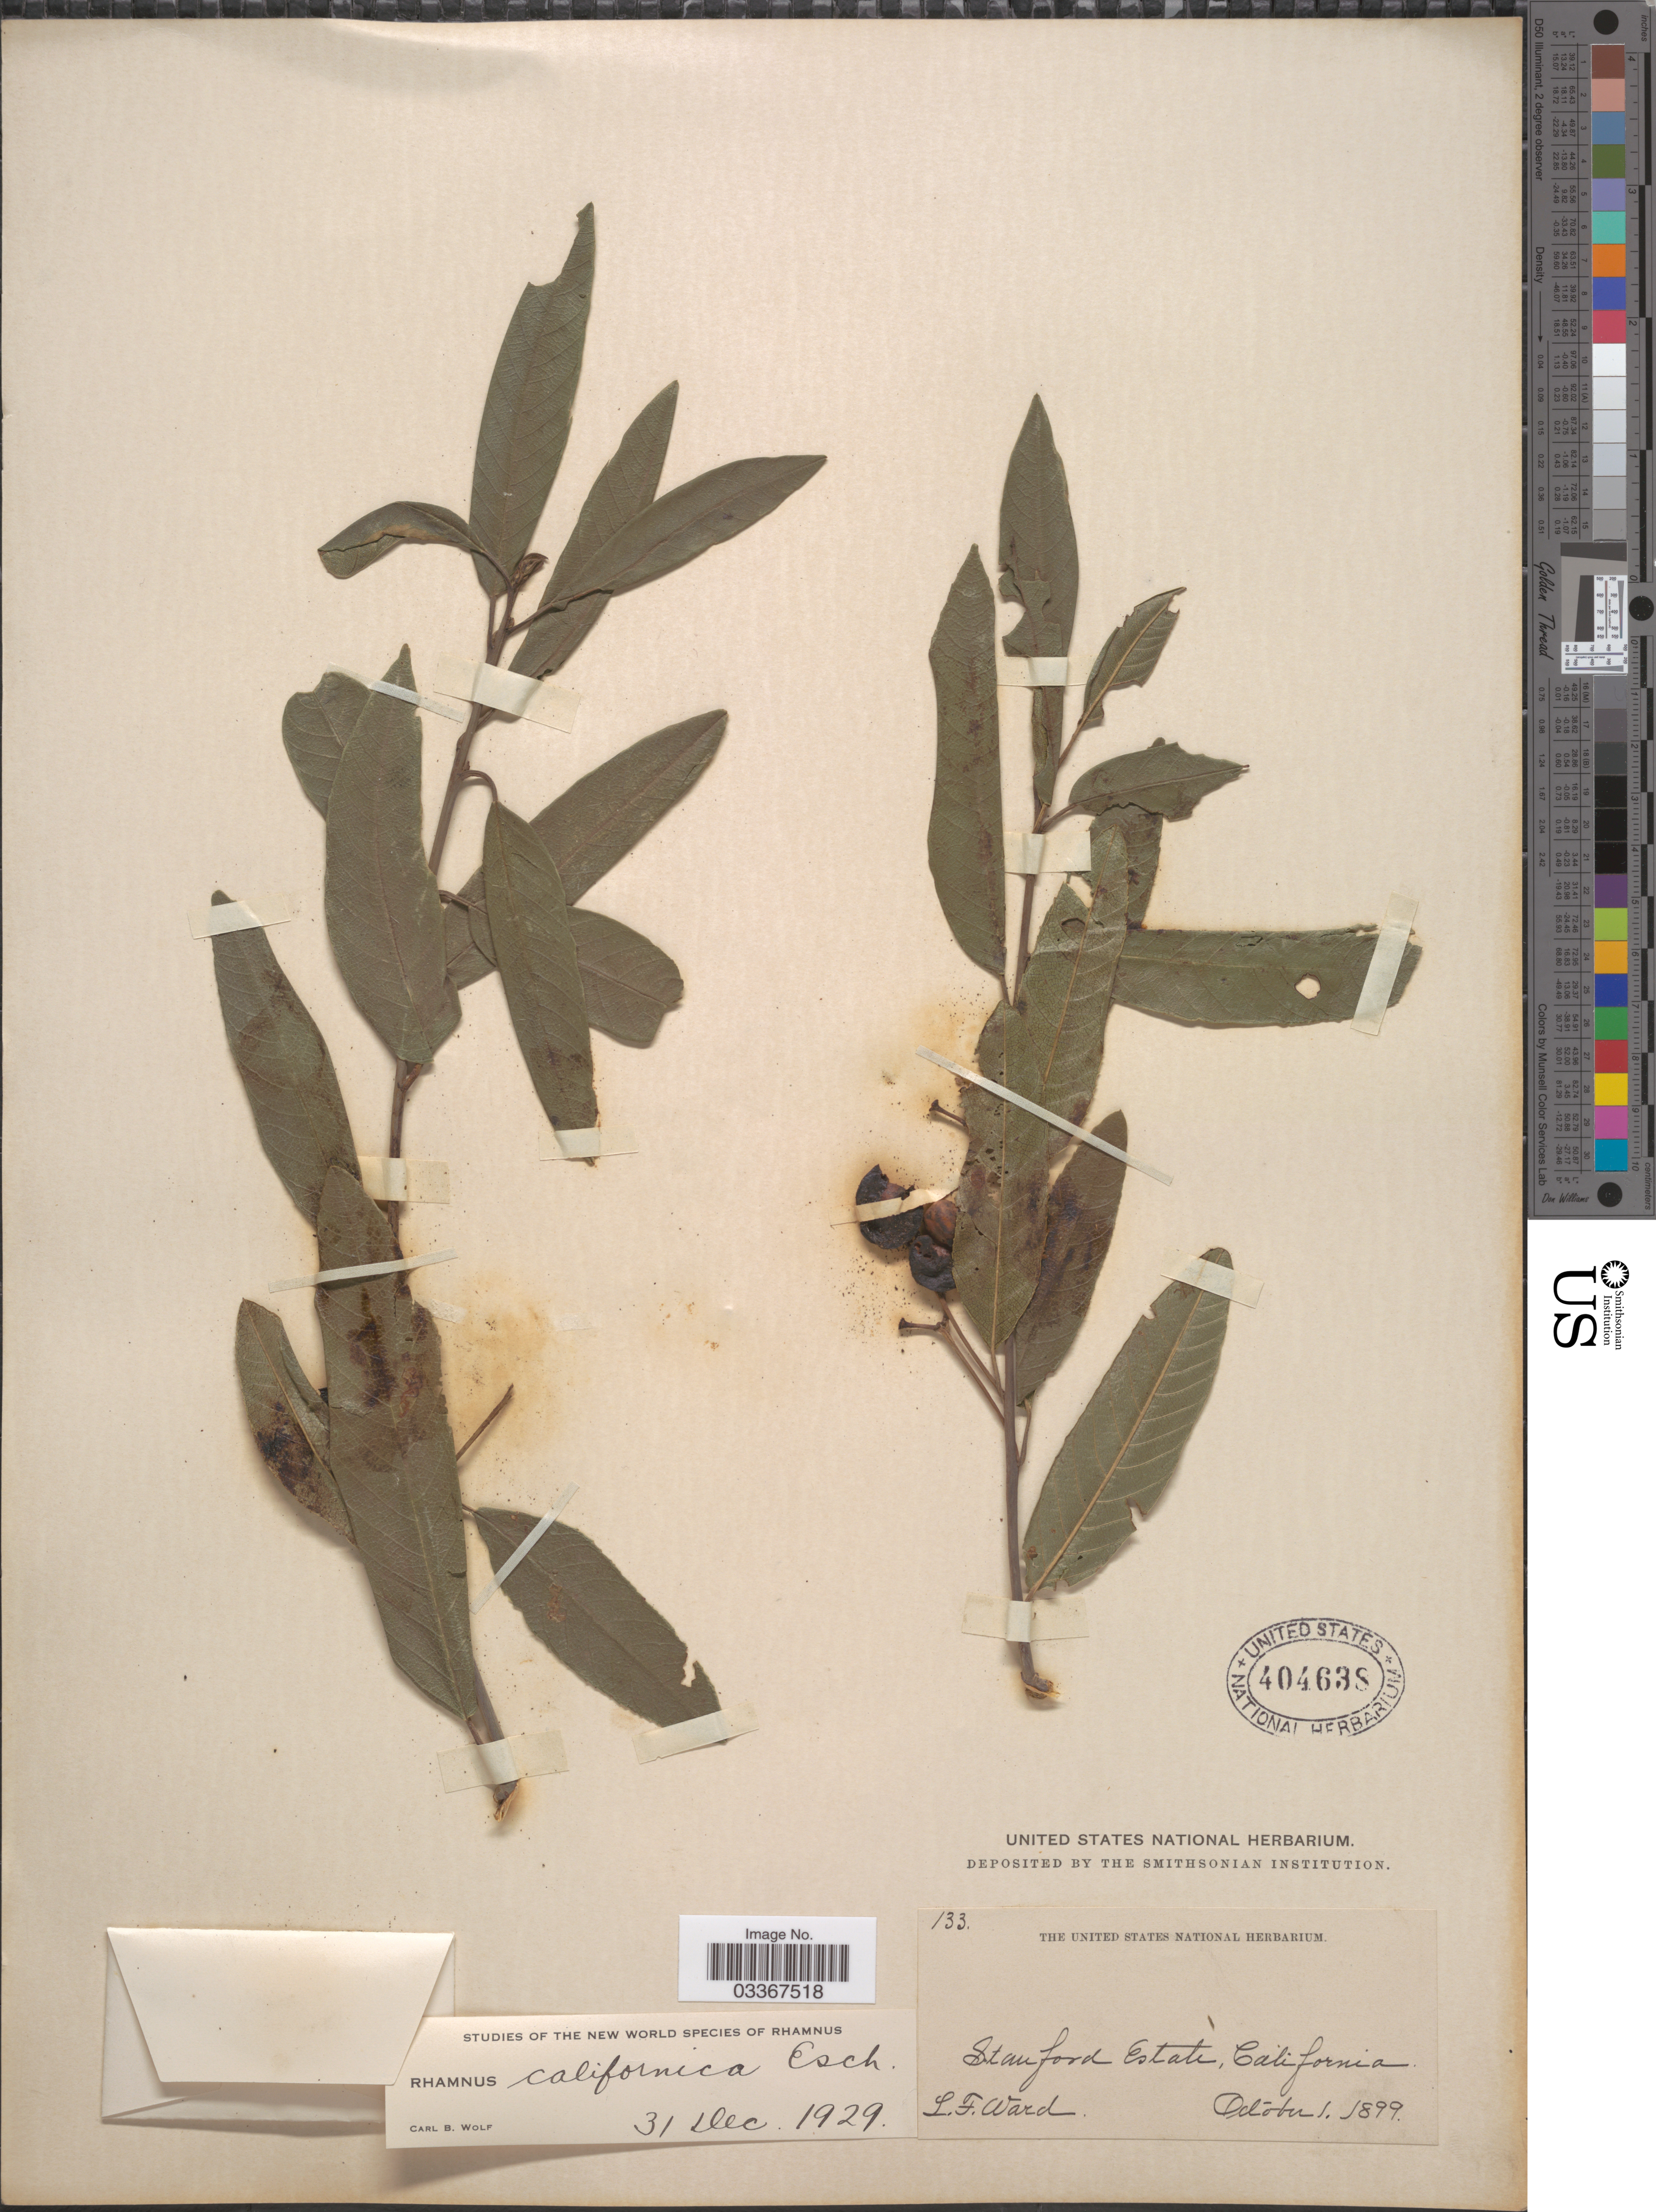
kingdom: Plantae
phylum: Tracheophyta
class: Magnoliopsida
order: Rosales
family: Rhamnaceae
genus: Frangula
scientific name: Frangula californica subsp. californica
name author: (Eschsch.) A. Gray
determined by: Strong, Mark T., (BOT), Smithsonian Institution - National Museum of Natural History (UNITED STATES)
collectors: L. Ward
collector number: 133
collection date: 1899-10-01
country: United States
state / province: California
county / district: Santa Clara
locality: Stanford Estate.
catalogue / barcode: US 404638